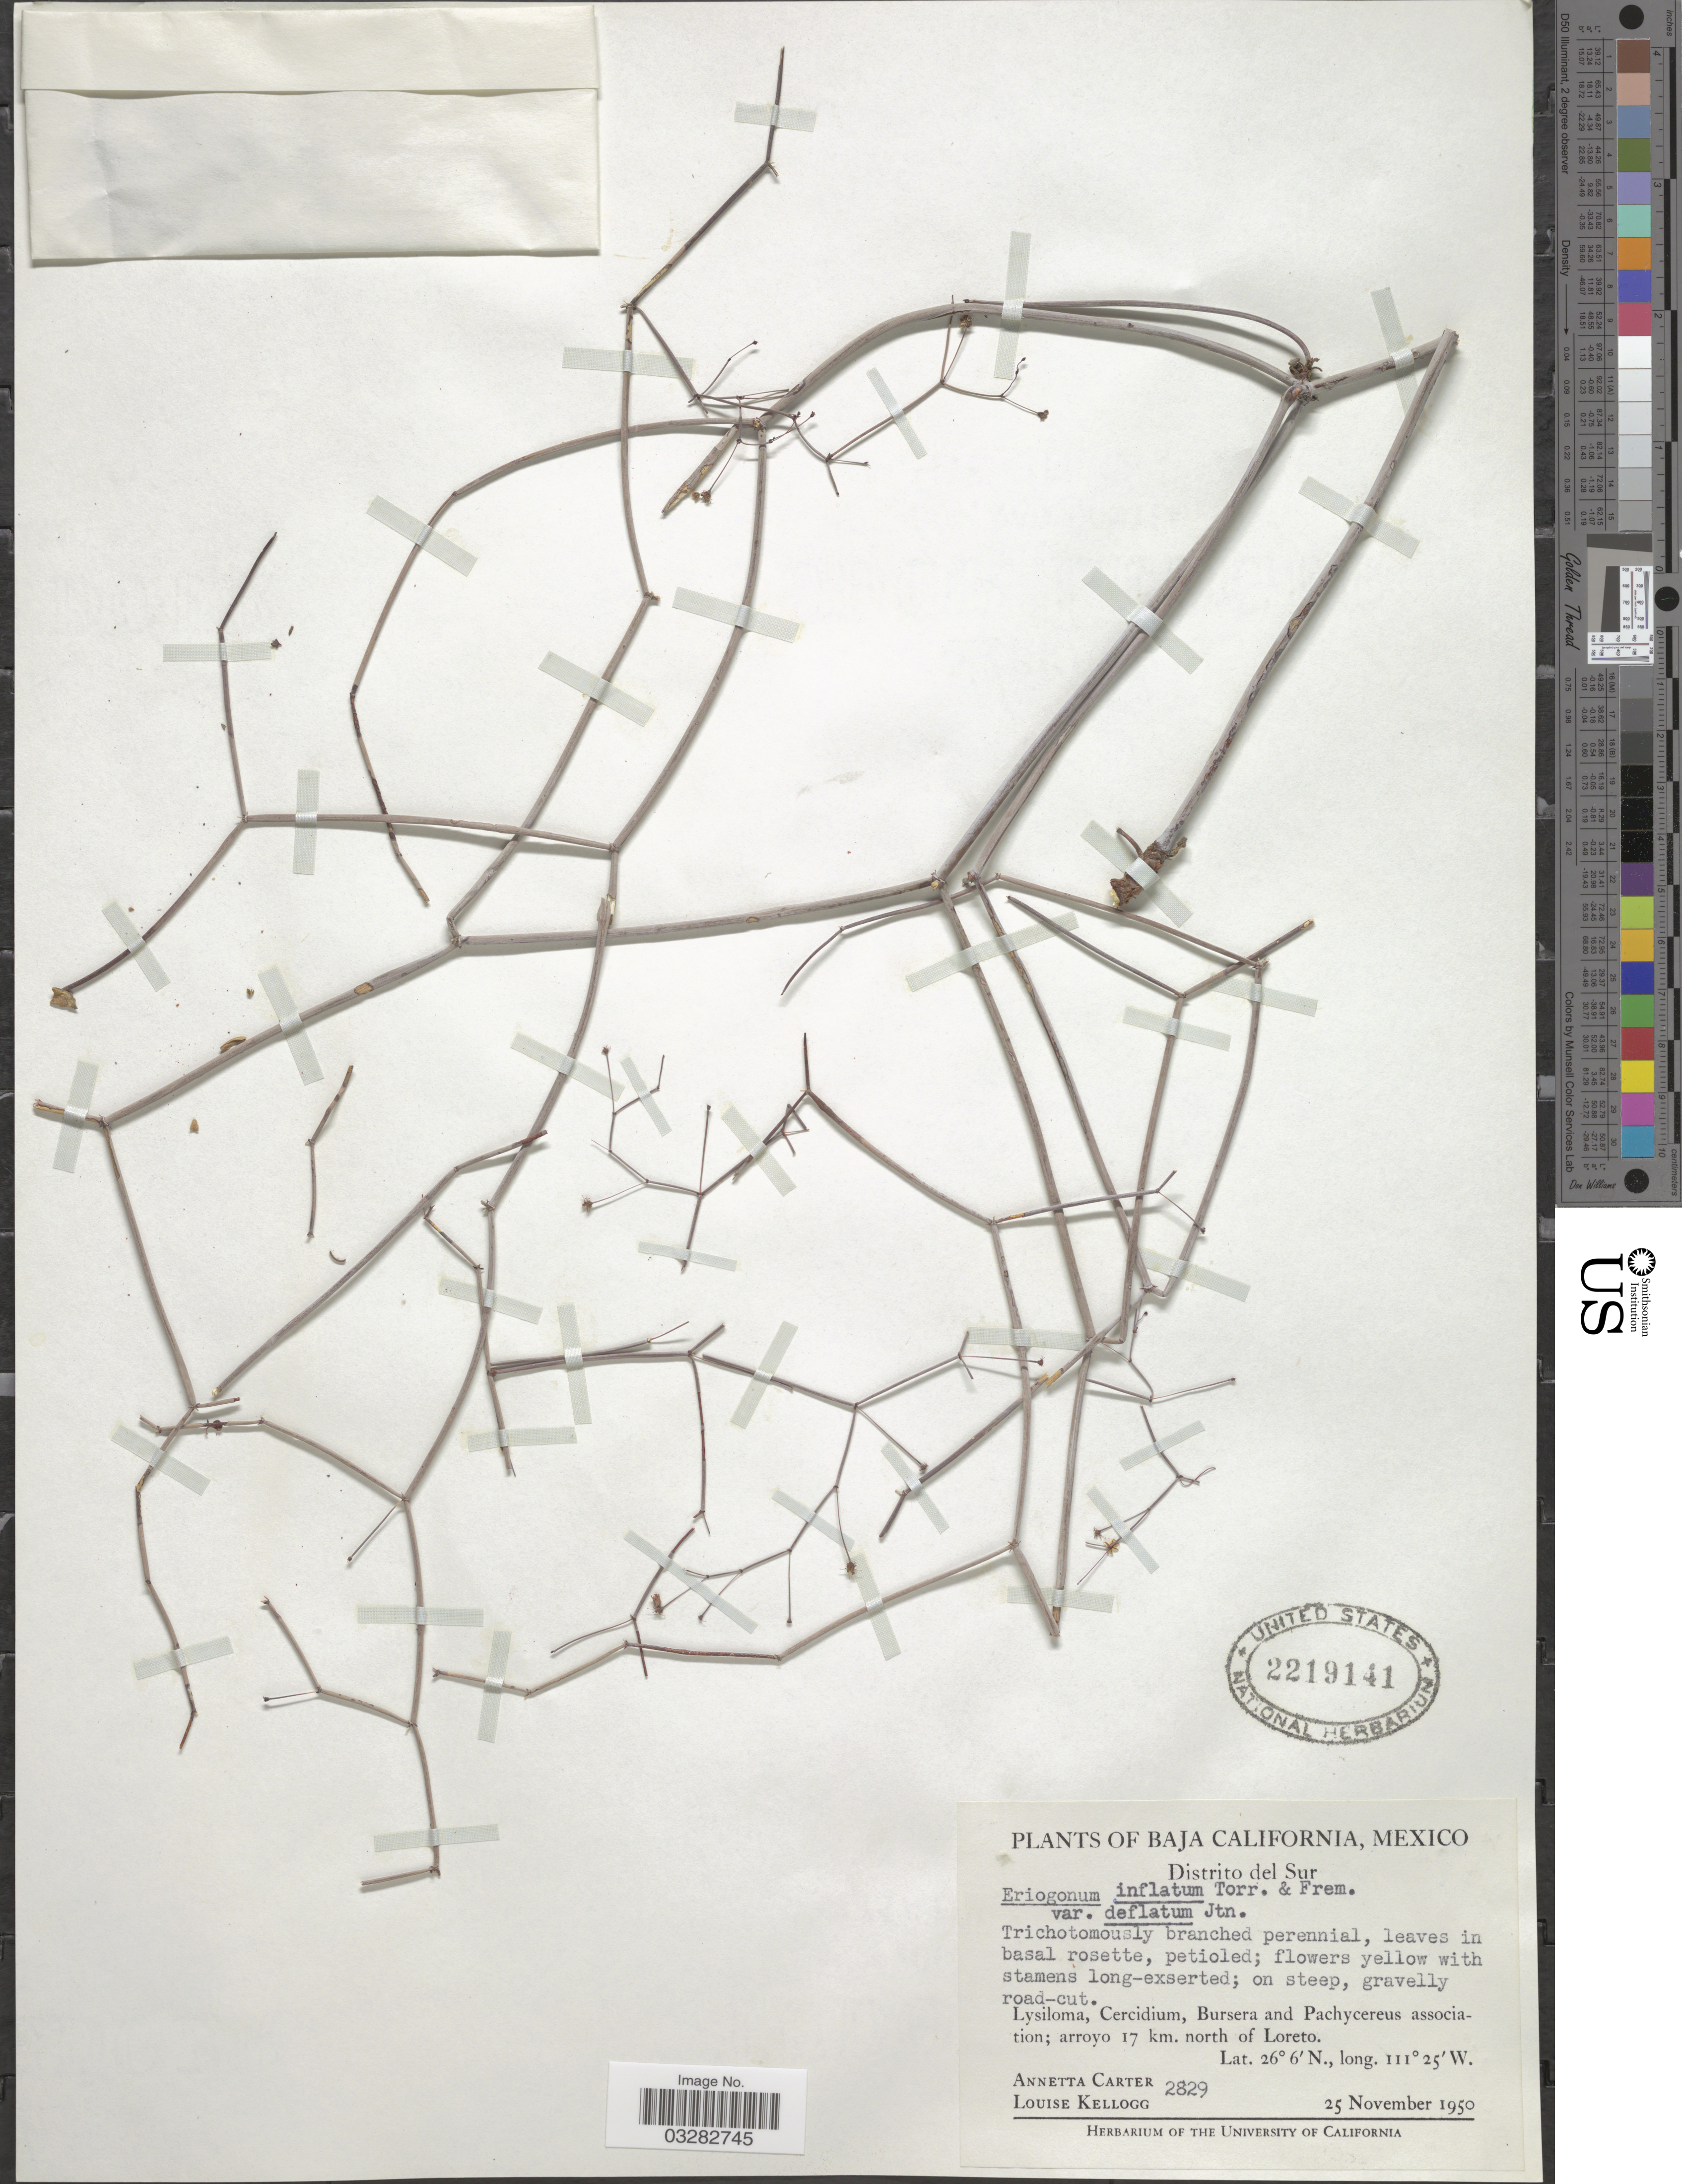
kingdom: Plantae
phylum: Tracheophyta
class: Magnoliopsida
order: Caryophyllales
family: Polygonaceae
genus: Eriogonum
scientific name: Eriogonum inflatum var. deflatum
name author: I.M. Johnst.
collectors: A. Carter & L. Kellogg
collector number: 2829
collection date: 1950-11-25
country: Mexico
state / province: Baja California Sur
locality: Distrito del Sur. Arroyo 17 km. north of Loreto.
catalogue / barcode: US 2219141